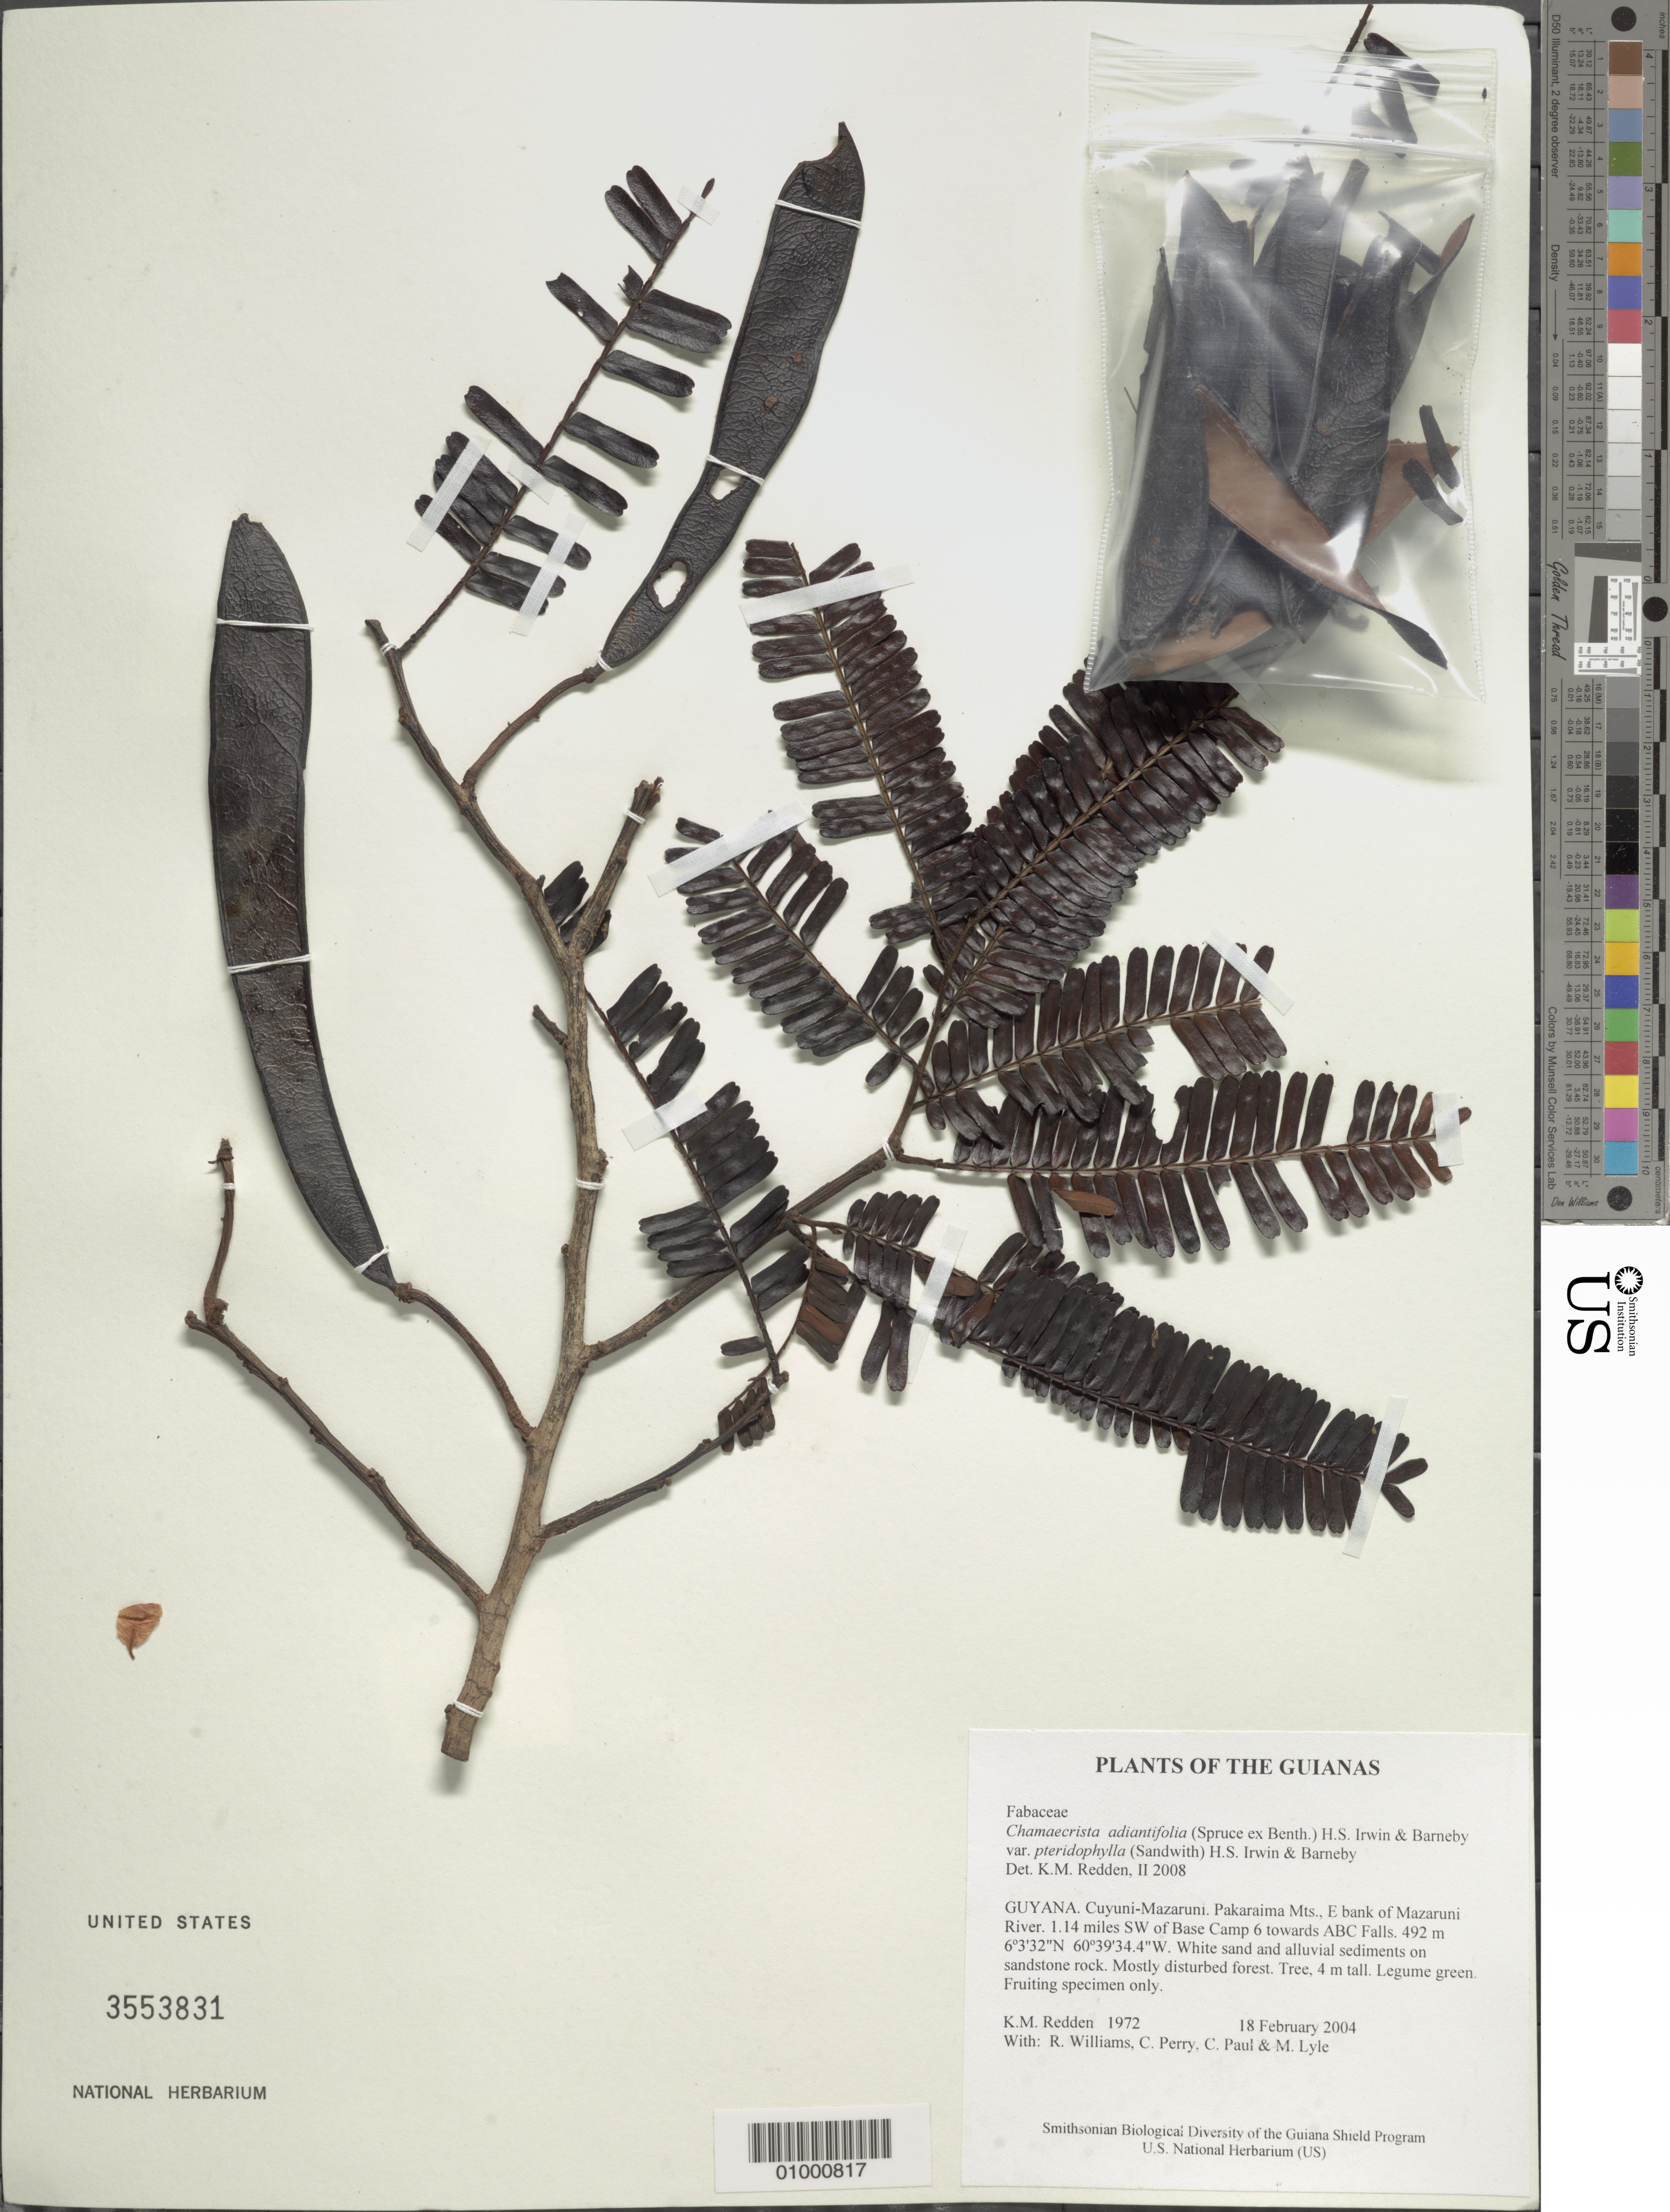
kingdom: Plantae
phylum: Tracheophyta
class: Magnoliopsida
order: Fabales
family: Fabaceae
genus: Chamaecrista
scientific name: Chamaecrista adiantifolia var. pteridophylla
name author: (Sandwith) H.S. Irwin & Barneby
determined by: Redden, K. M.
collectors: K. M. Redden, R. Williams, C. Perry, C. Paul & M. Lyle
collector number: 1972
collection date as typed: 18 February 2004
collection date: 2004-02-18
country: Guyana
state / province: Cuyuni-Mazaruni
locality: Pakaraima Mts., E bank of Mazaruni River. 1.14 miles SW of Base Camp 6 towards ABC Falls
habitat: White sand and alluvial sediments on sandstone rock. Mostly disturbed forest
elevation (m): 492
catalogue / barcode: US 3553831